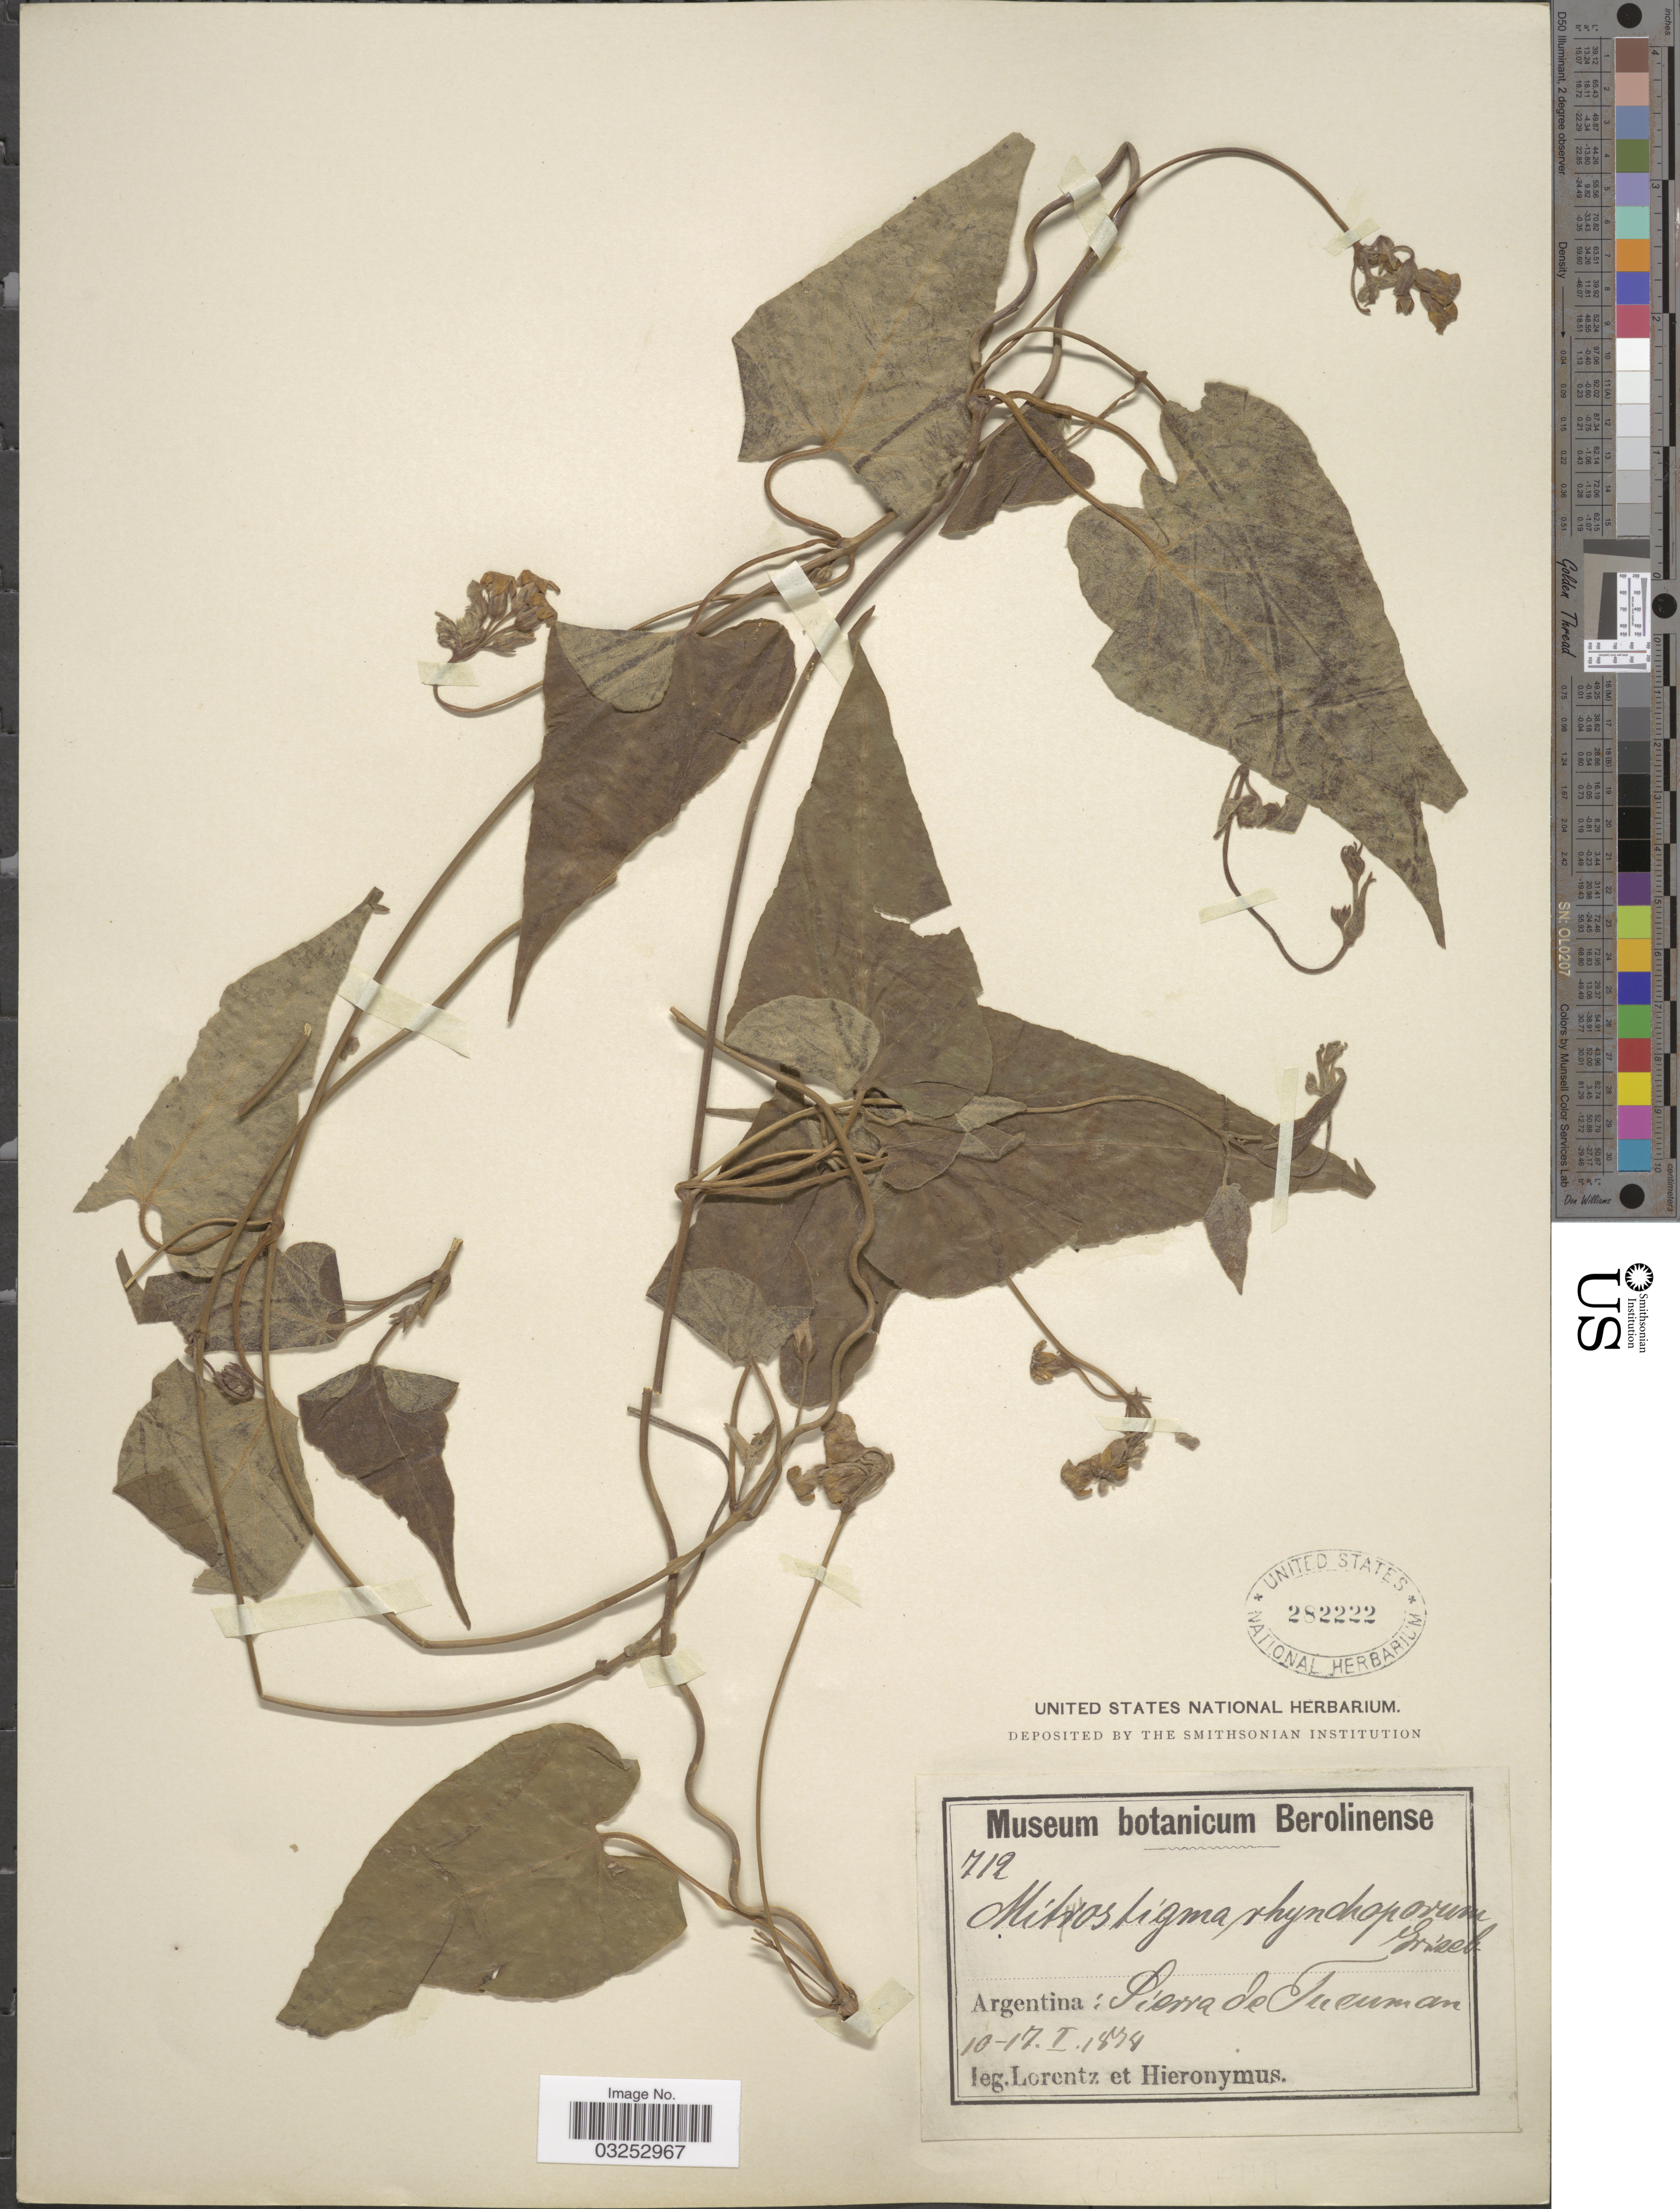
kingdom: Plantae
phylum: Tracheophyta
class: Magnoliopsida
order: Gentianales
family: Apocynaceae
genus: Mitostigma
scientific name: Mitostigma rhynchophorum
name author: Griseb.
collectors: -. Lorentz & -. Hieronymus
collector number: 712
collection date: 1874-01-10/1874-01-17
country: Argentina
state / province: Tucuman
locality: Sierra de Tucuman.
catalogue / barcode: US 282222